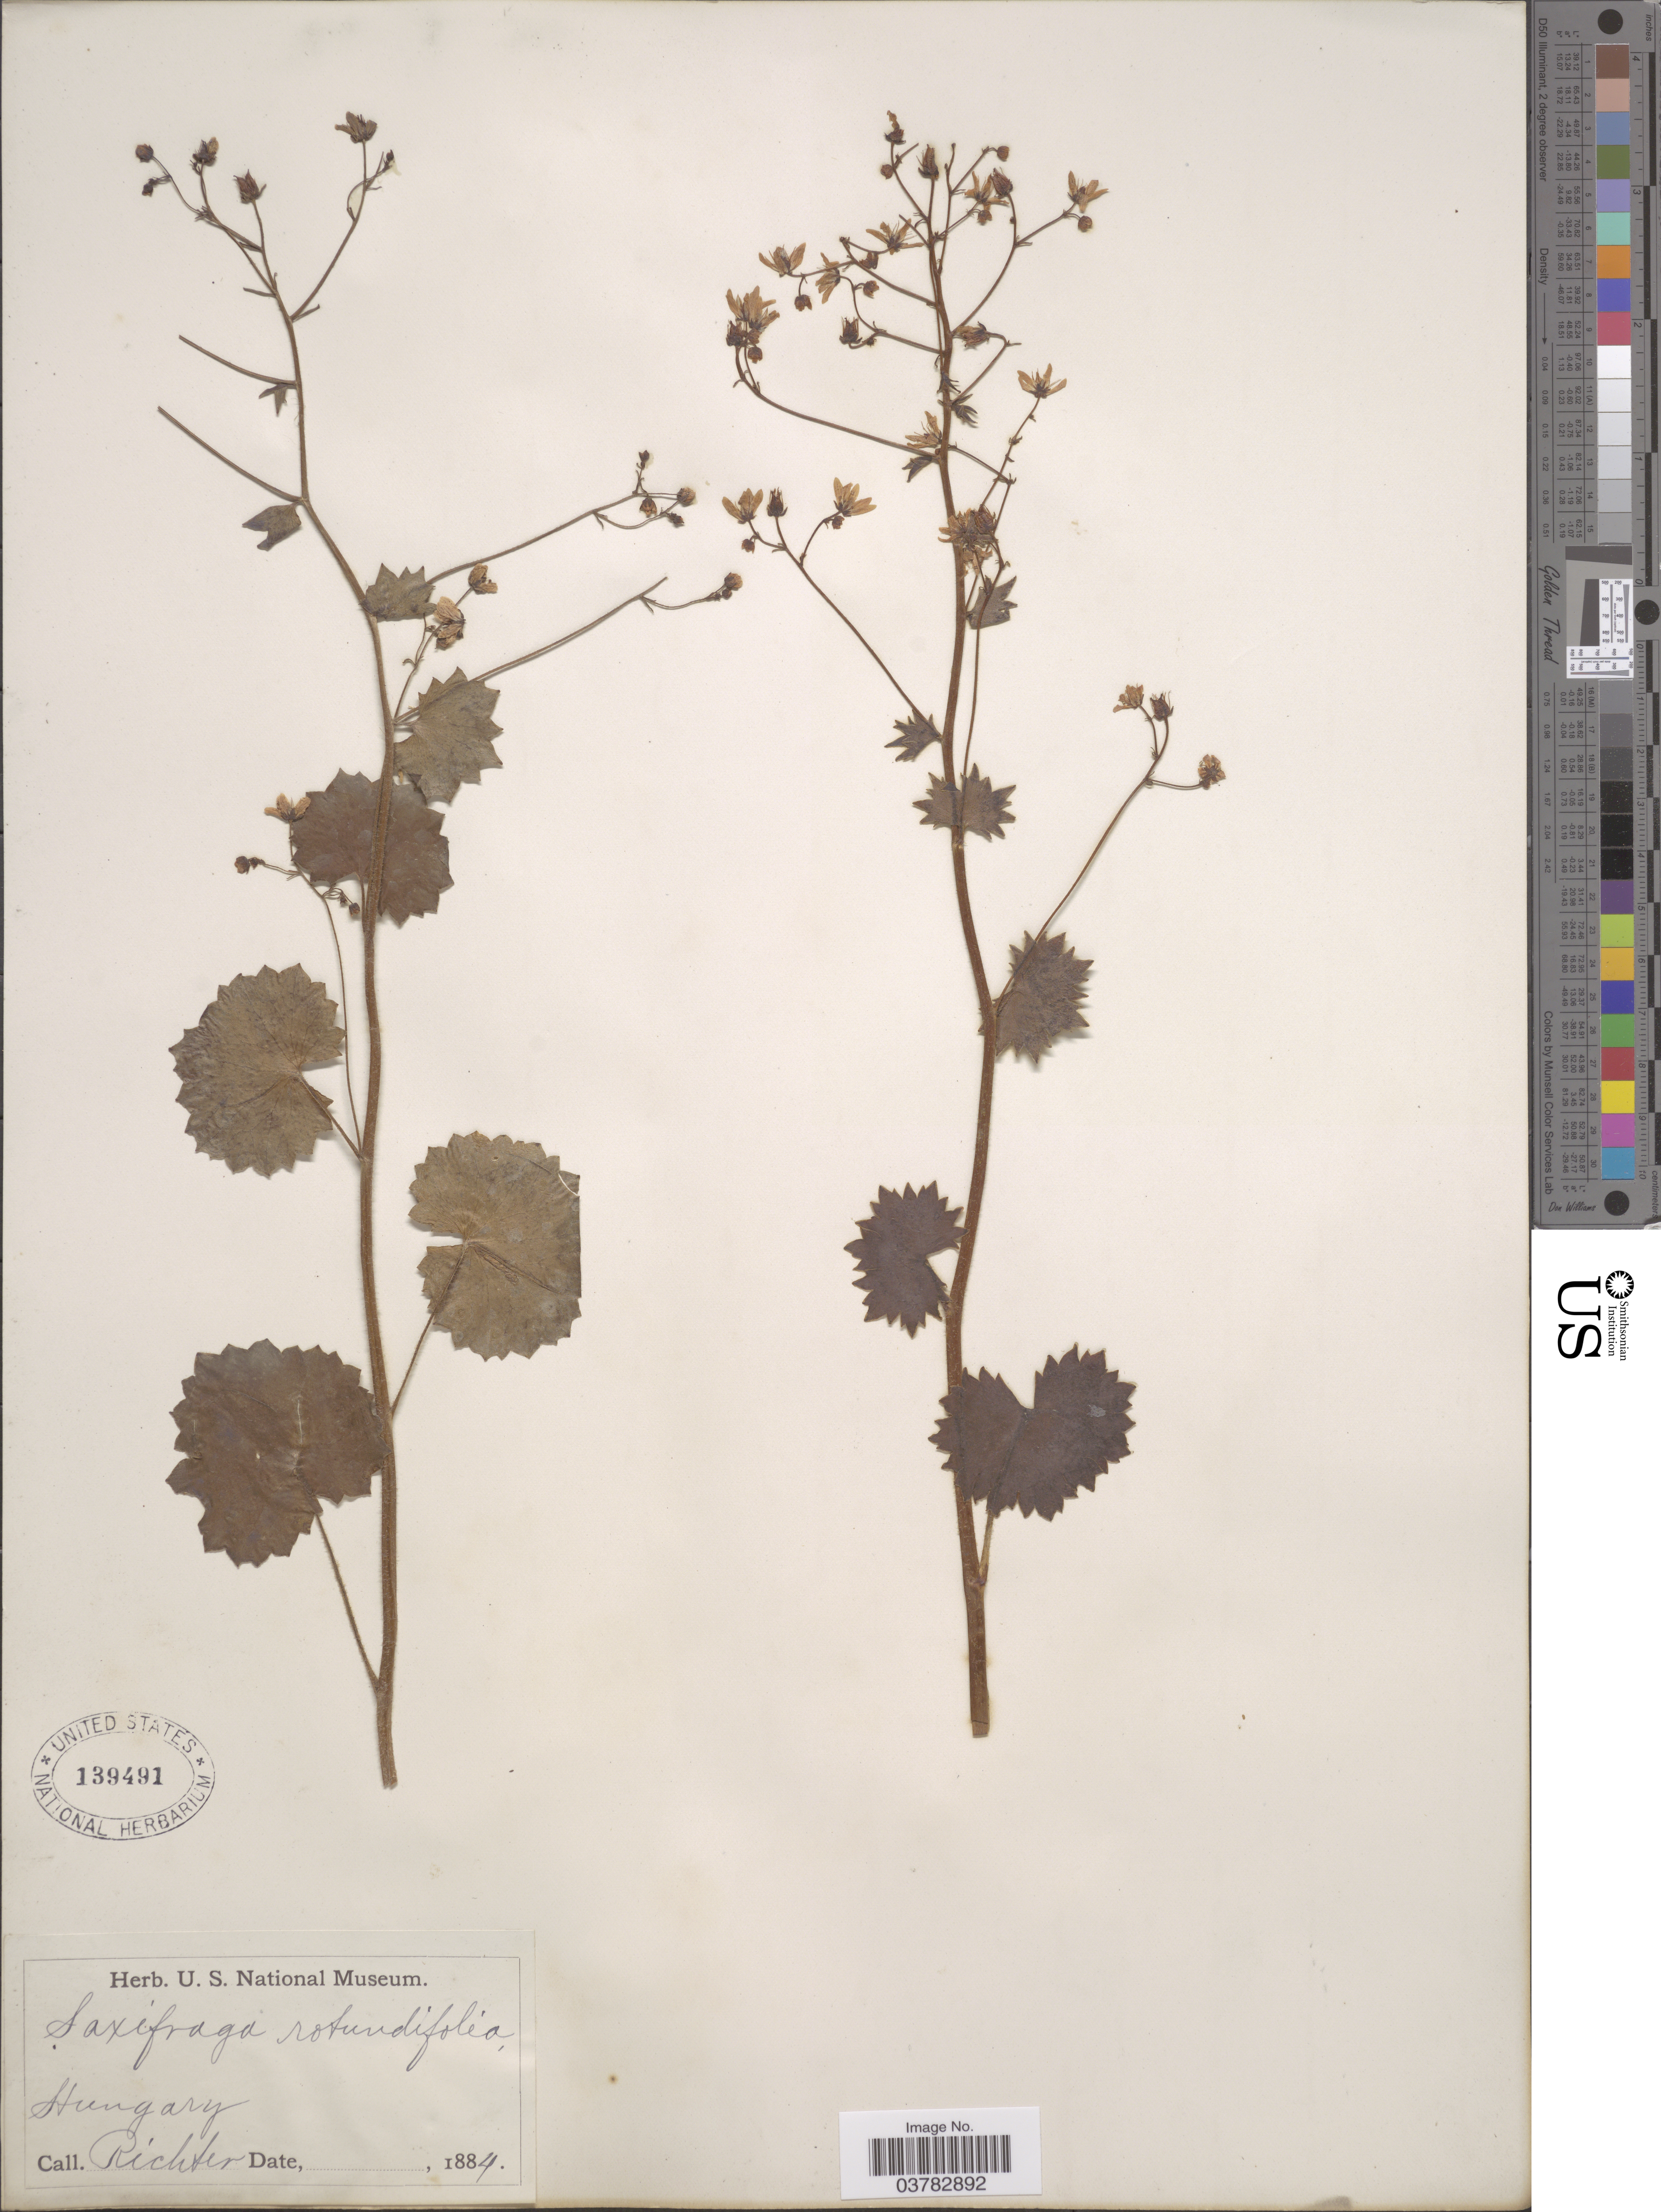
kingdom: Plantae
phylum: Tracheophyta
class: Magnoliopsida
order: Saxifragales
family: Saxifragaceae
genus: Saxifraga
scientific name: Saxifraga rotundifolia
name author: L.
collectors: -- Richter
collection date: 1844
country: Hungary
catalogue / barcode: US 139491